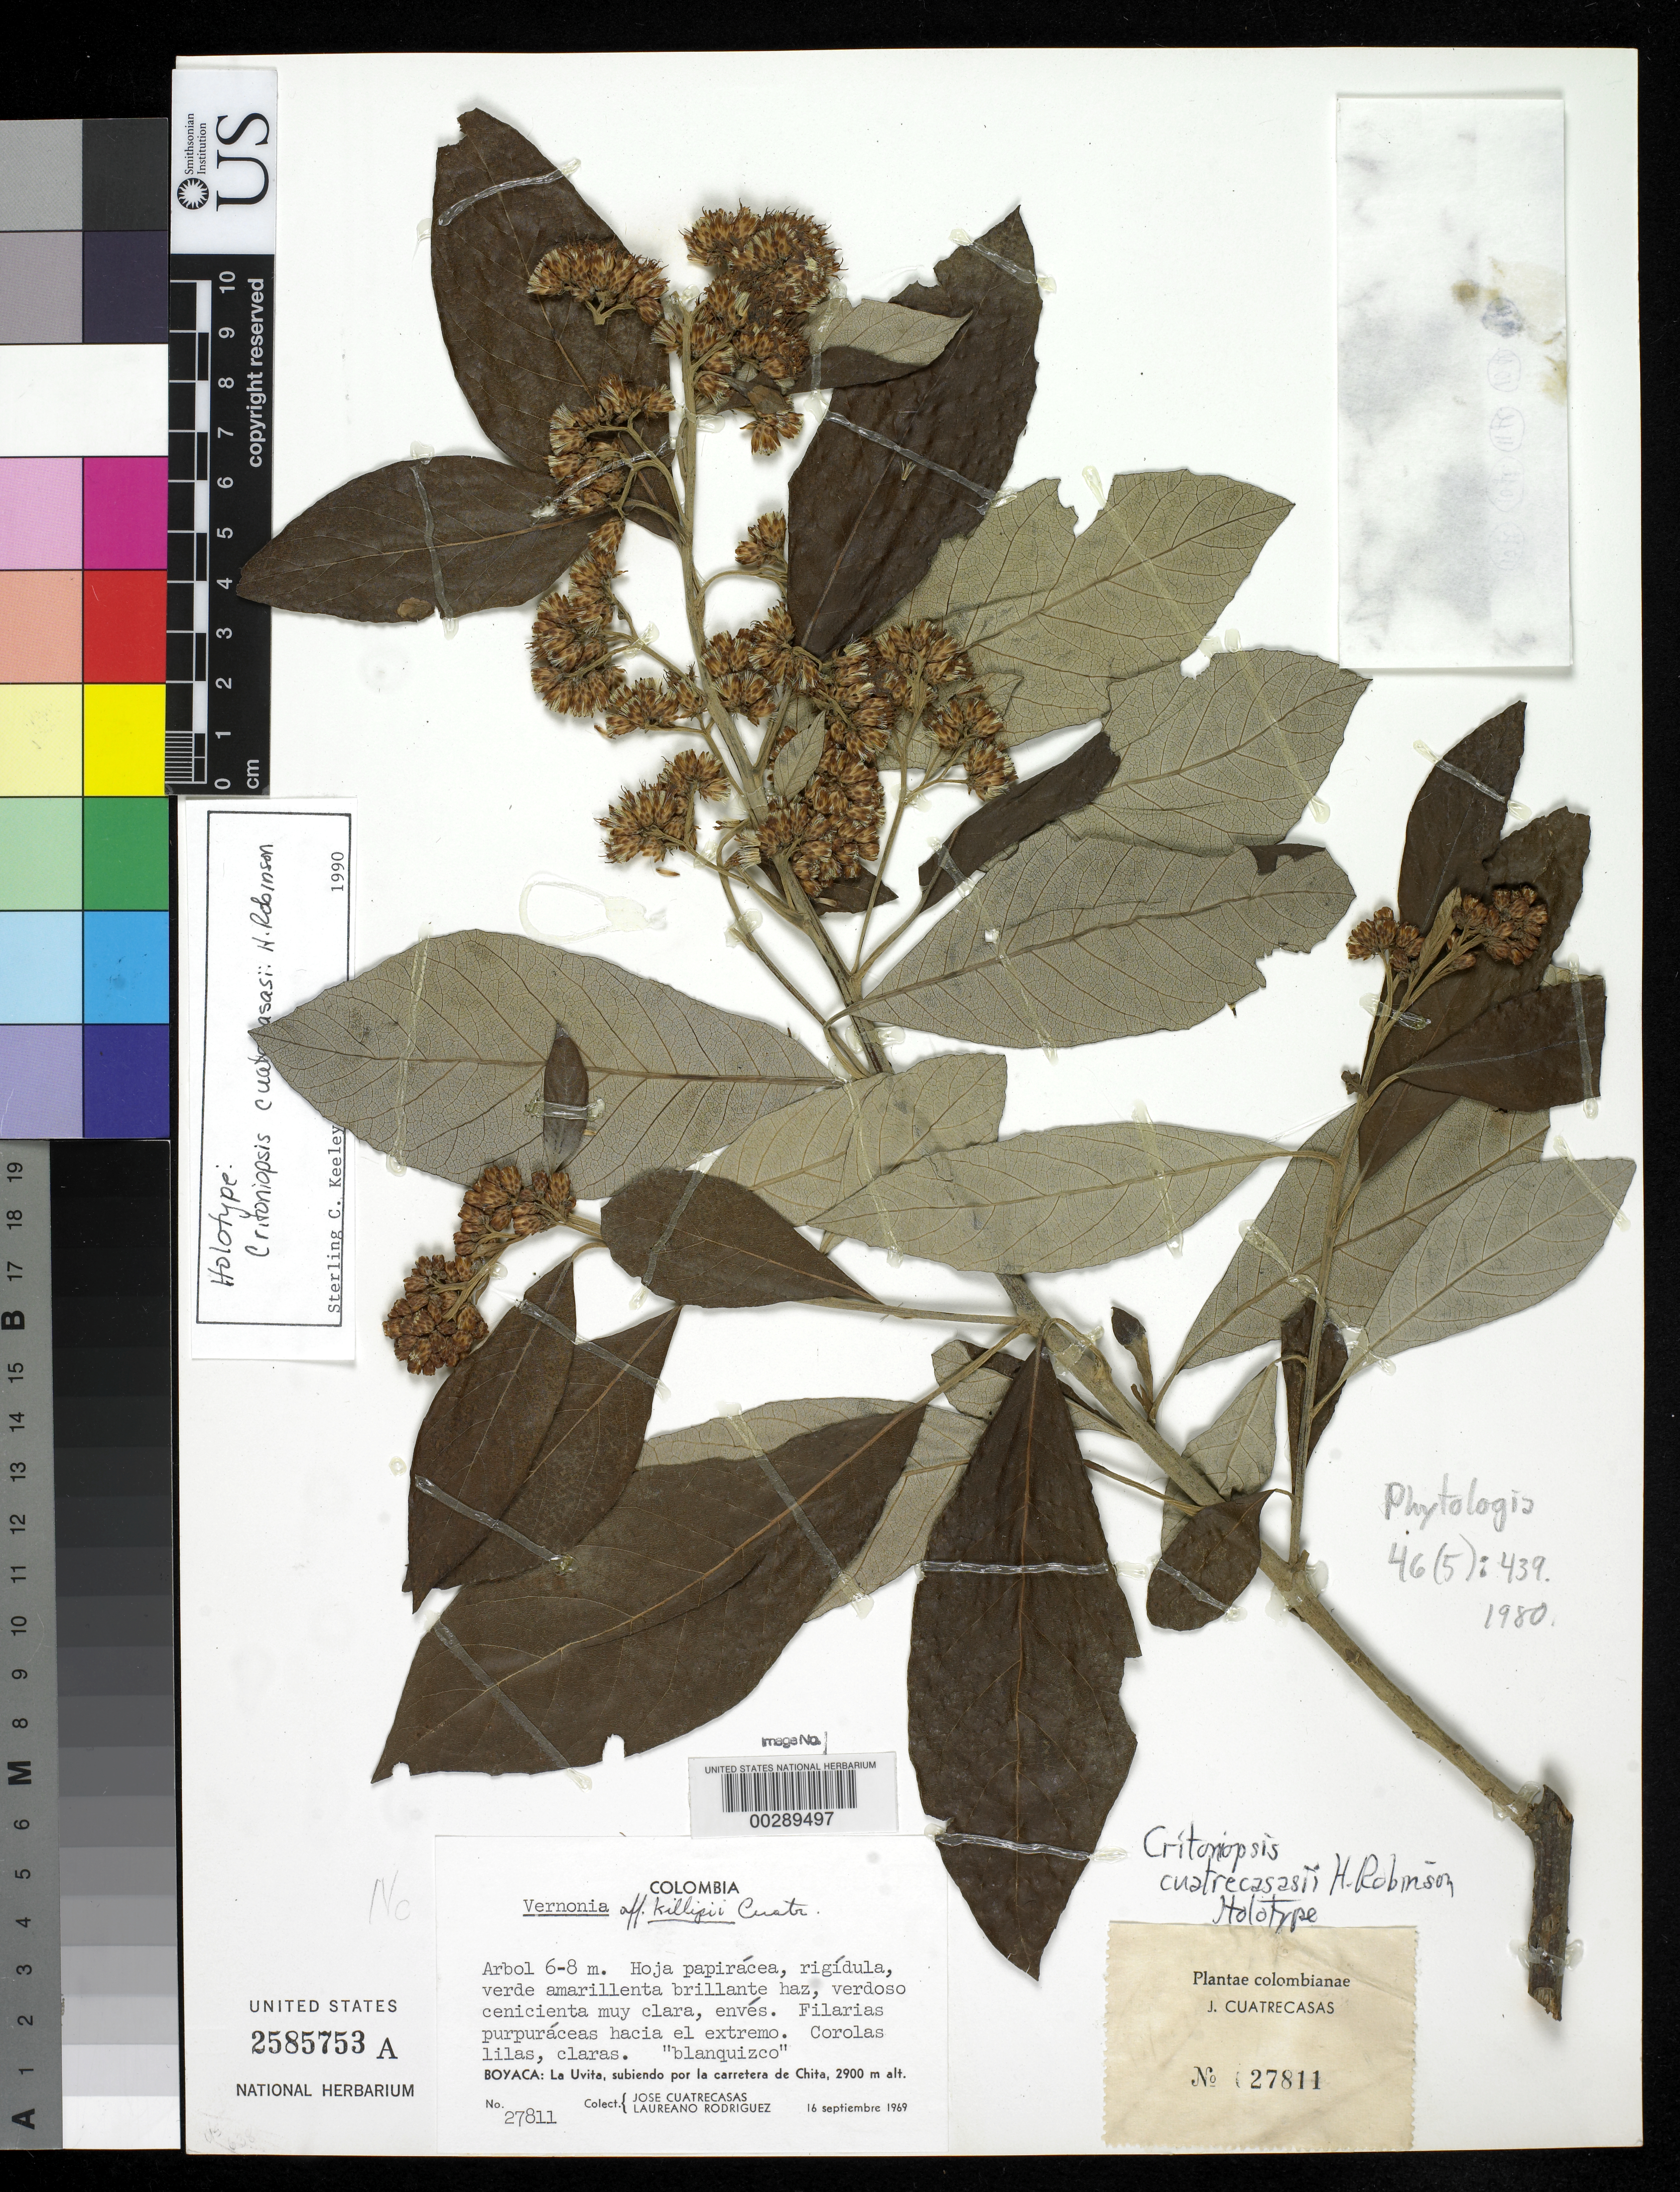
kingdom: Plantae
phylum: Tracheophyta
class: Magnoliopsida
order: Asterales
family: Asteraceae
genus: Critoniopsis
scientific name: Critoniopsis cuatrecasasii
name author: H. Rob.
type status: Holotype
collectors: J. Cuatrecasas & L. Rodriguez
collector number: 27811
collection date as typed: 16 Sep 1969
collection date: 1969-09-16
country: Colombia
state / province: Boyacá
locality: Boyaca: La Uvita, subiendo por la carretera de Chita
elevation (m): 2900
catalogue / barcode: US 2585753A